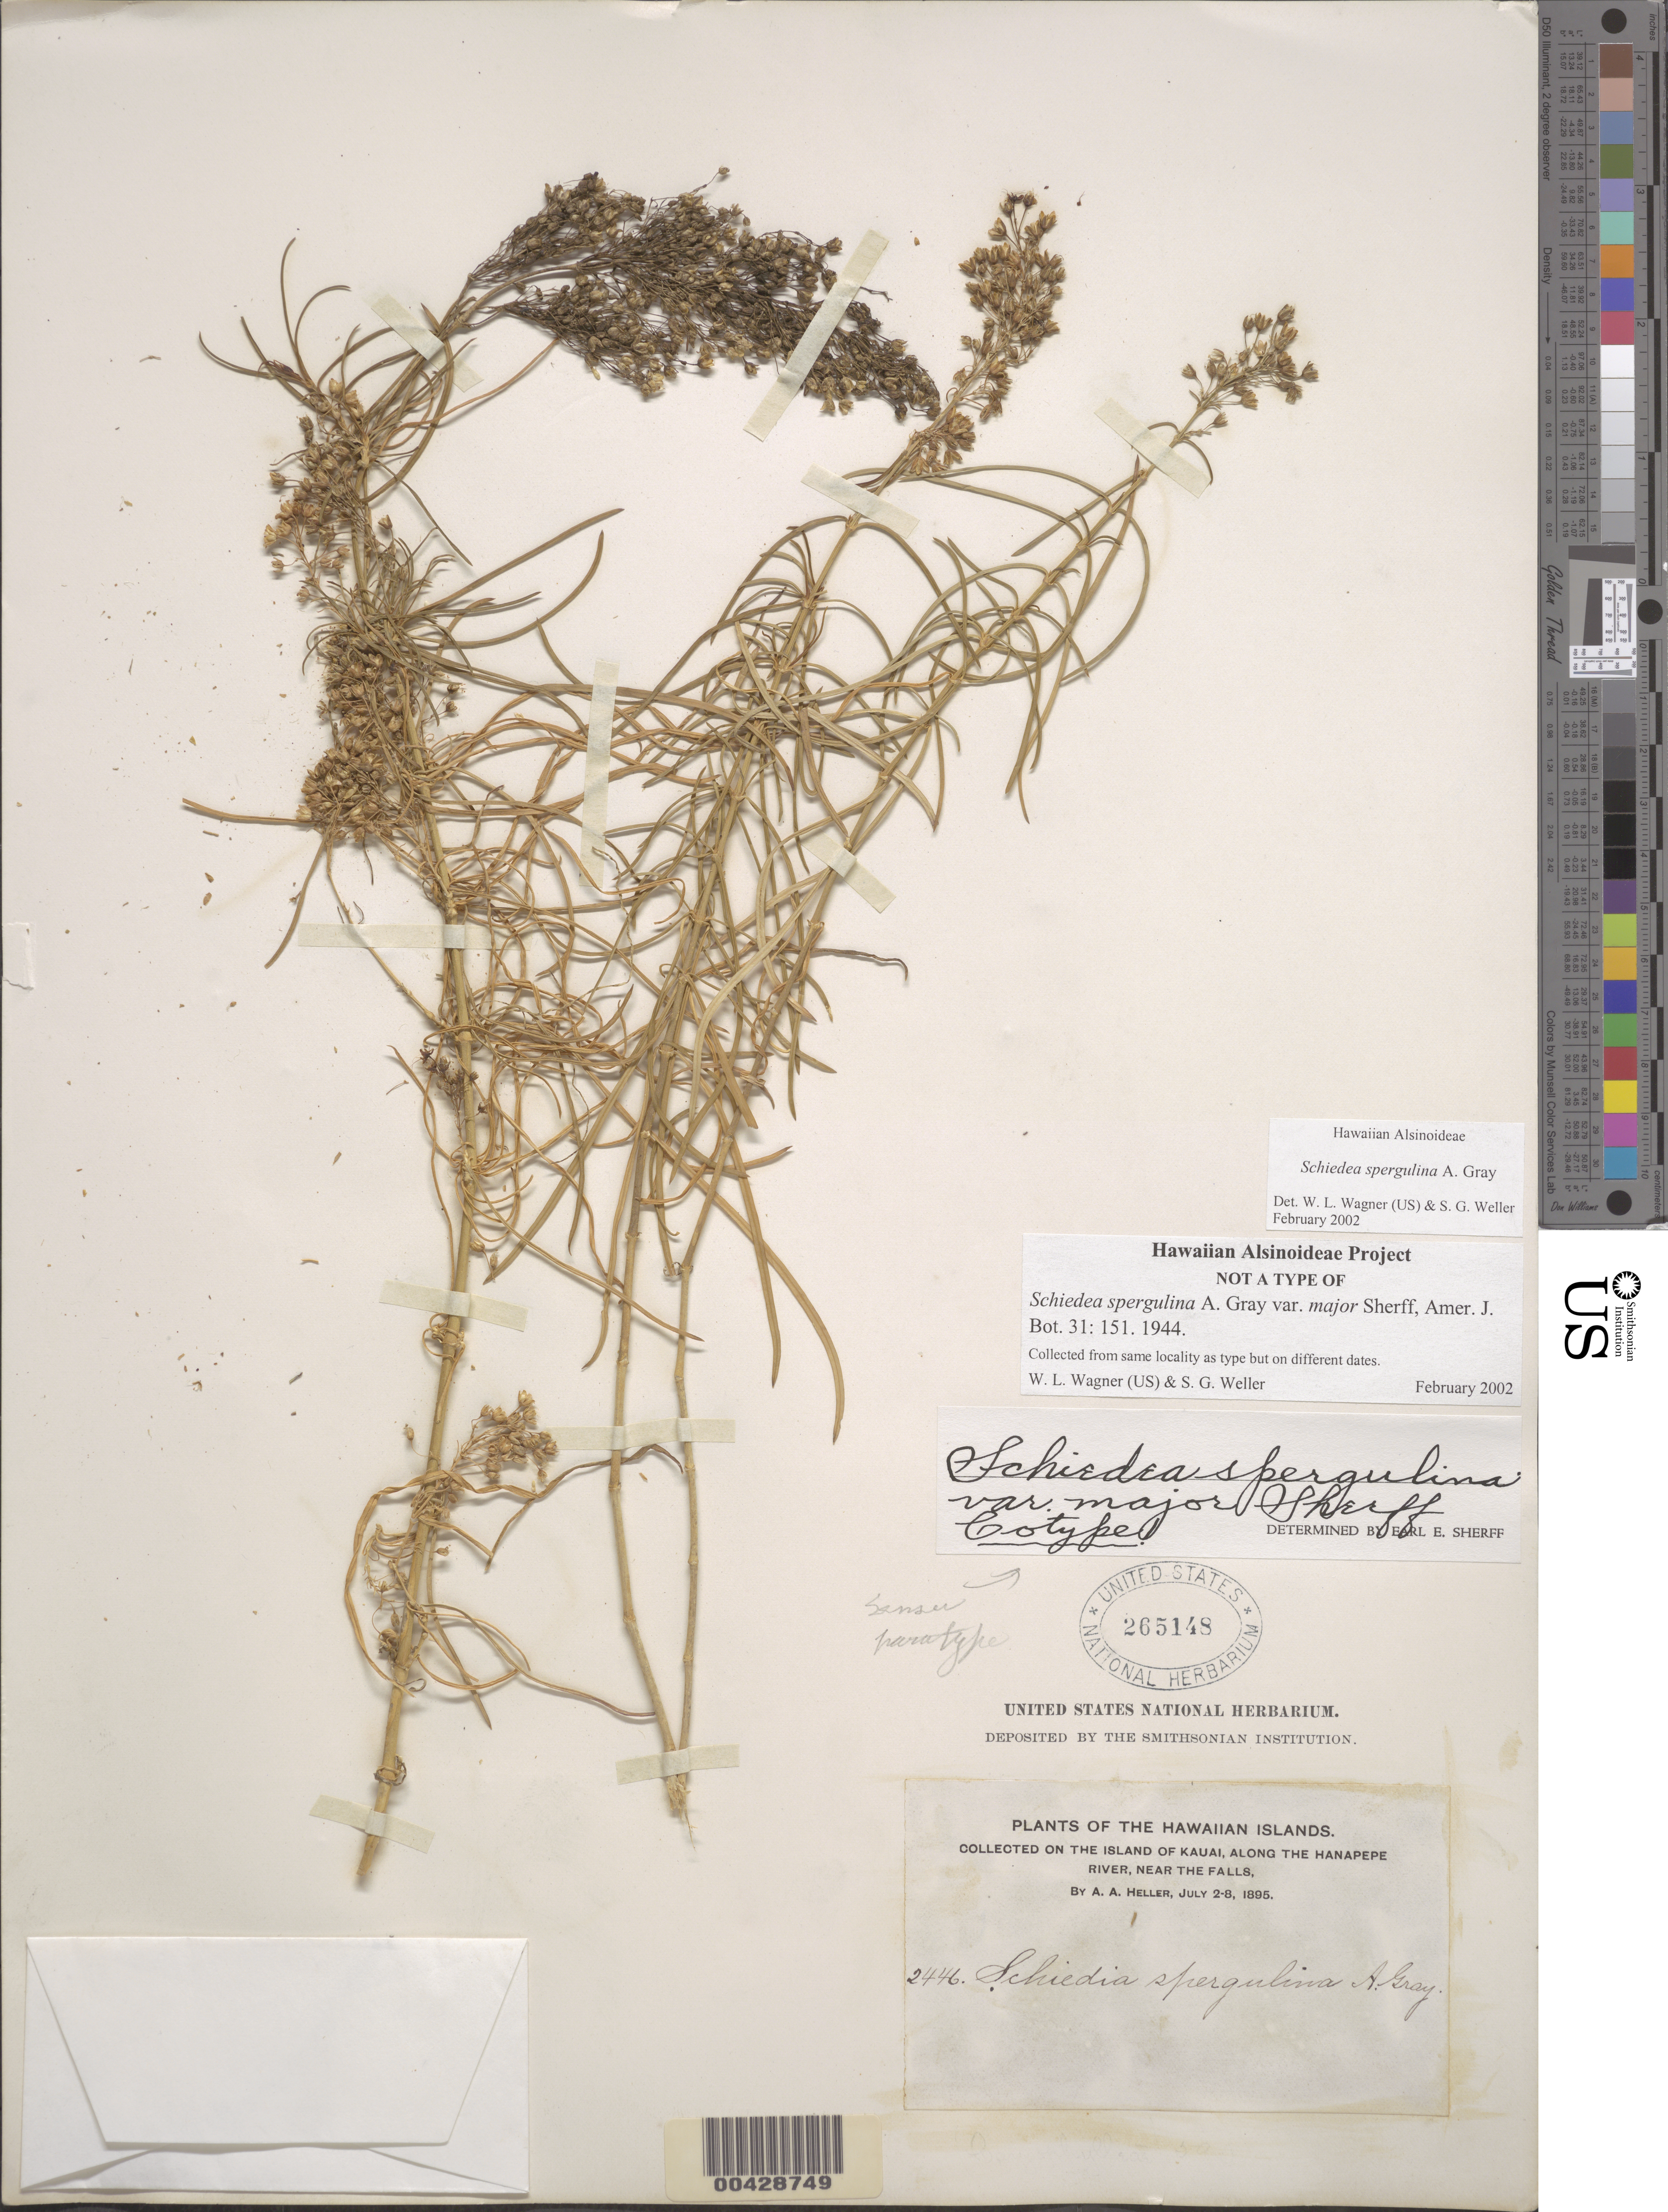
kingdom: Plantae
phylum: Tracheophyta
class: Magnoliopsida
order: Caryophyllales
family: Caryophyllaceae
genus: Schiedea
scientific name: Schiedea spergulina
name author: A. Gray in Wilkes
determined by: Wagner, W. L.; Weller, Stephen G.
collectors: A. A. Heller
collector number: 2446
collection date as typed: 2 Jul 1885 to 8 Jul 1885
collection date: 1885-07-02/1885-07-08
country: United States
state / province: Hawaii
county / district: Honolulu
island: Oahu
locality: along the Hanapepe River, near the falls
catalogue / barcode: US 265148